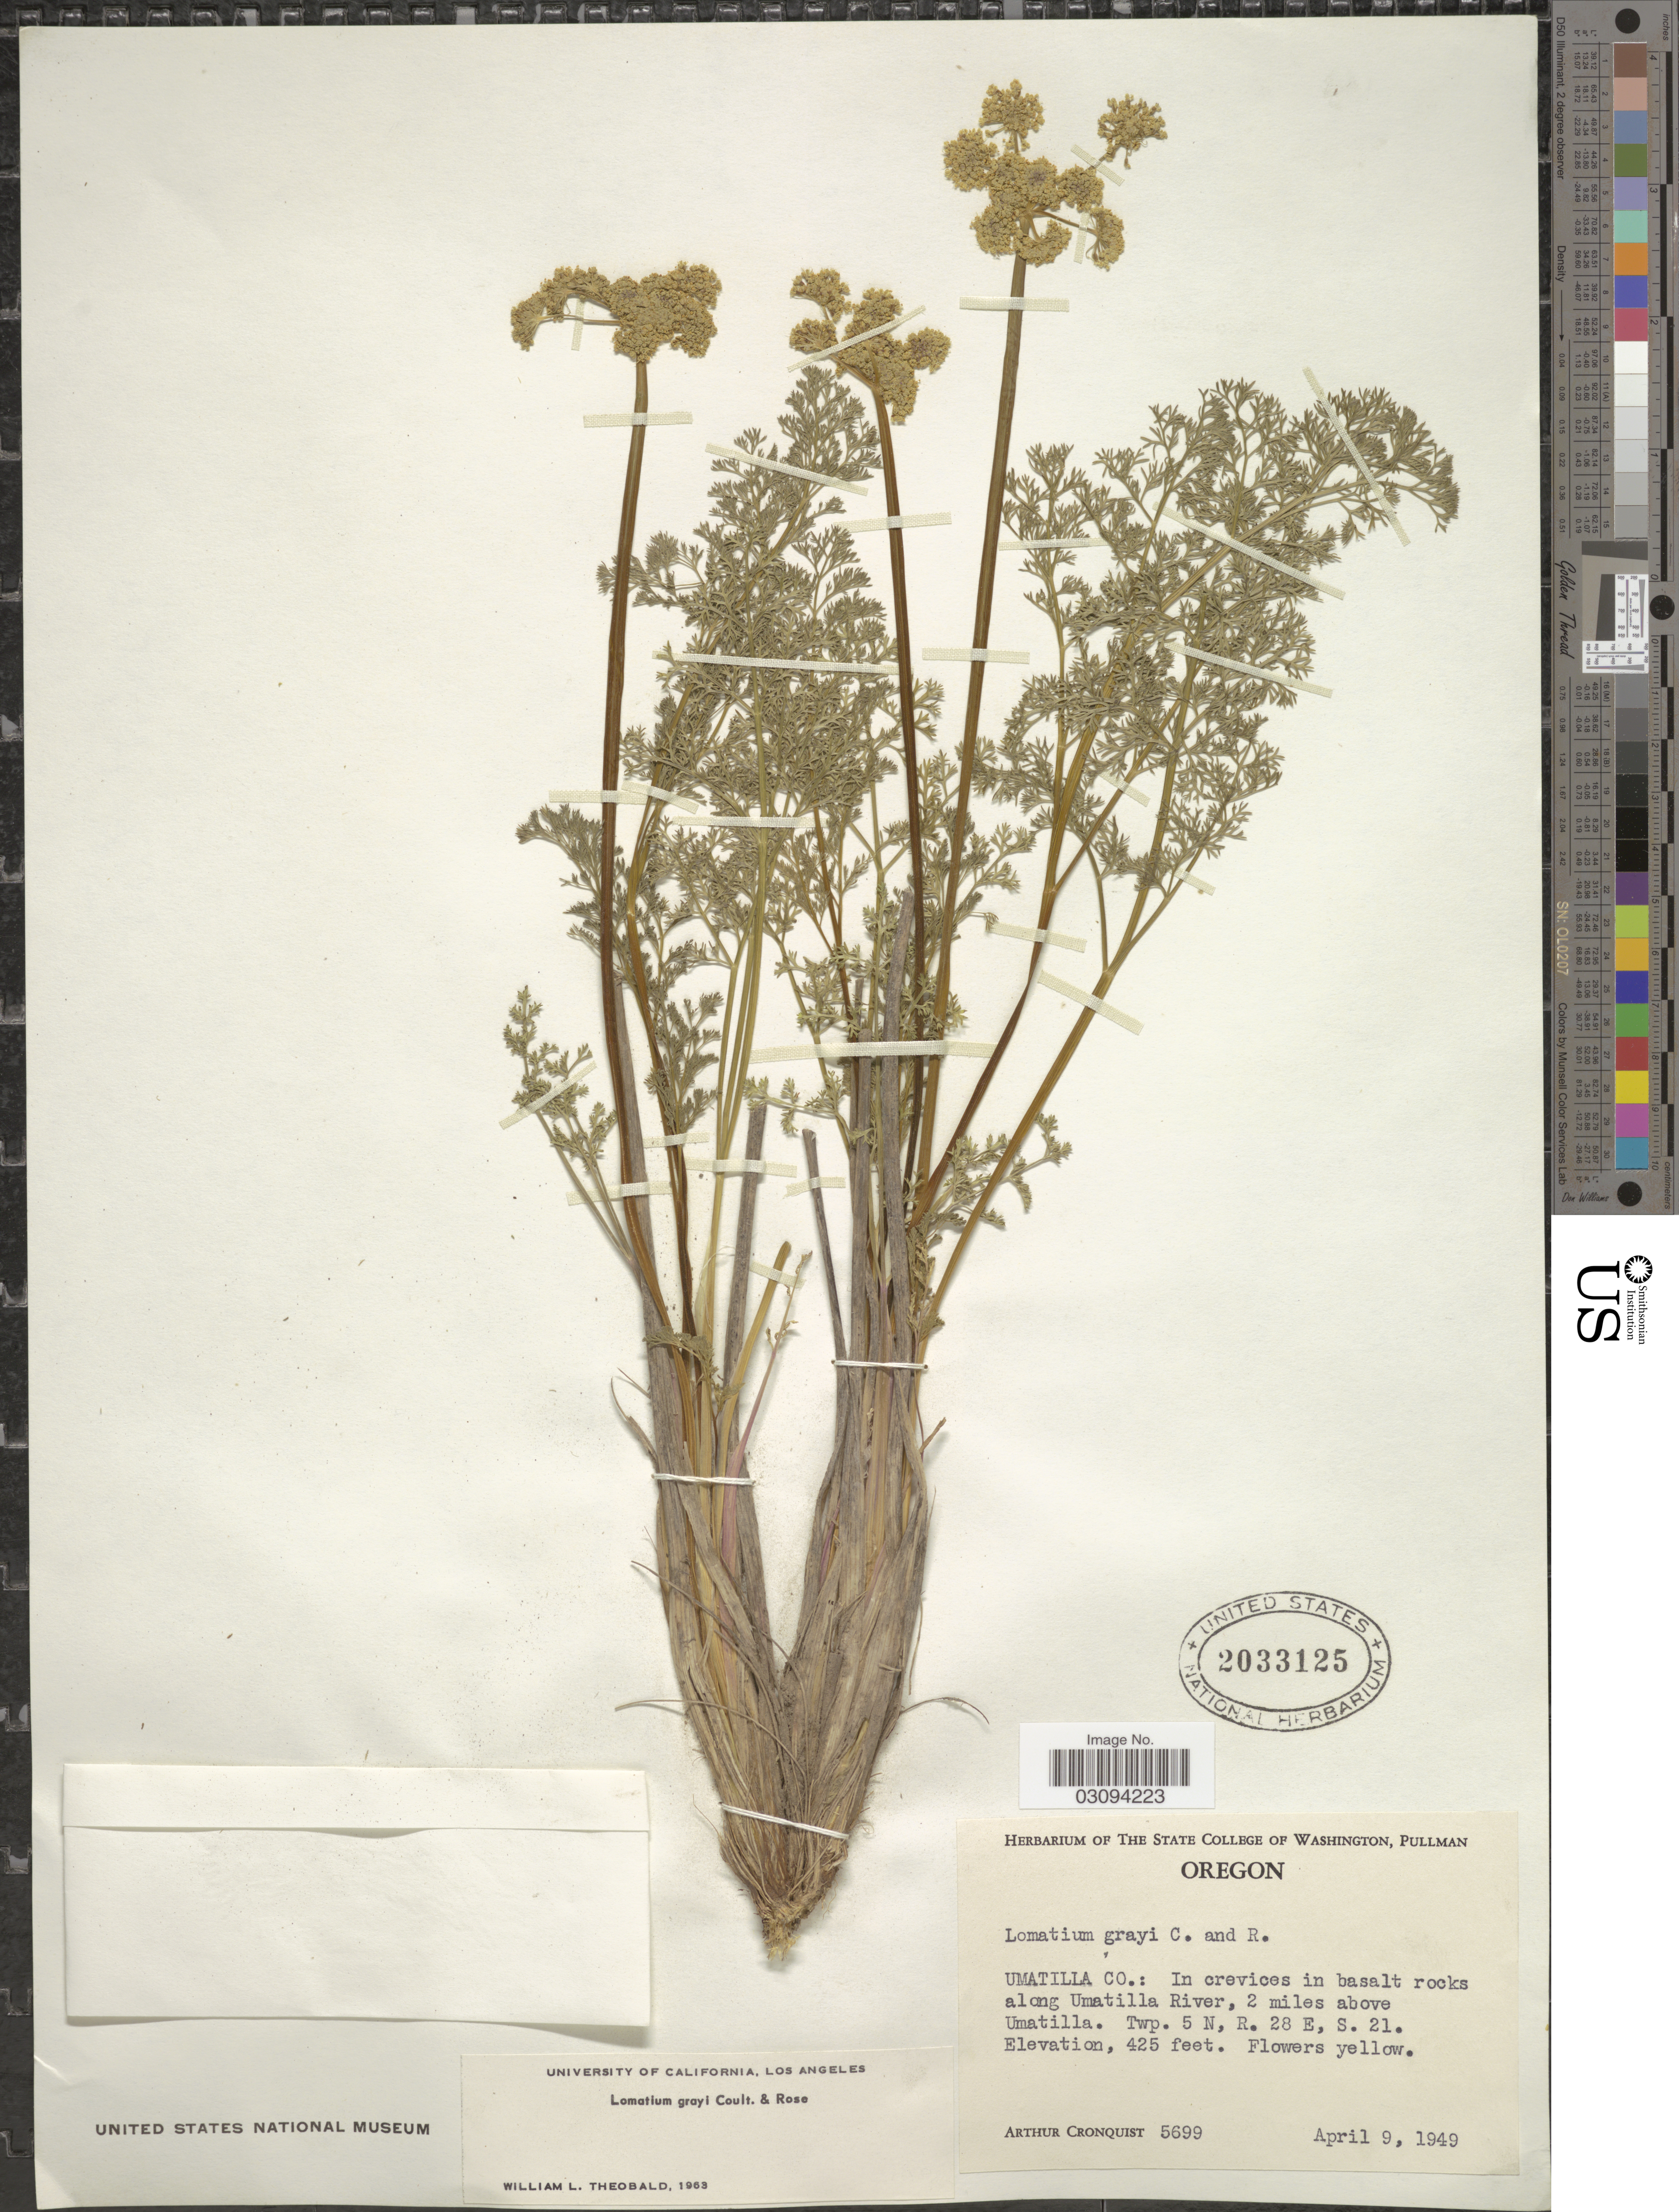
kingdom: Plantae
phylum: Tracheophyta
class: Magnoliopsida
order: Apiales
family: Apiaceae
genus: Lomatium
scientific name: Lomatium grayi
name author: (J.M. Coult. & Rose) J.M. Coult. & Rose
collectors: A. J. Cronquist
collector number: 5699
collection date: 1949-04-09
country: United States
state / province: Oregon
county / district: Umatilla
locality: Umatilla Co.: along Umatilla River, 2 miles above Umatilla. Twp. 5 N, R.28E, S.21.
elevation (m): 130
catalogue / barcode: US 2033125